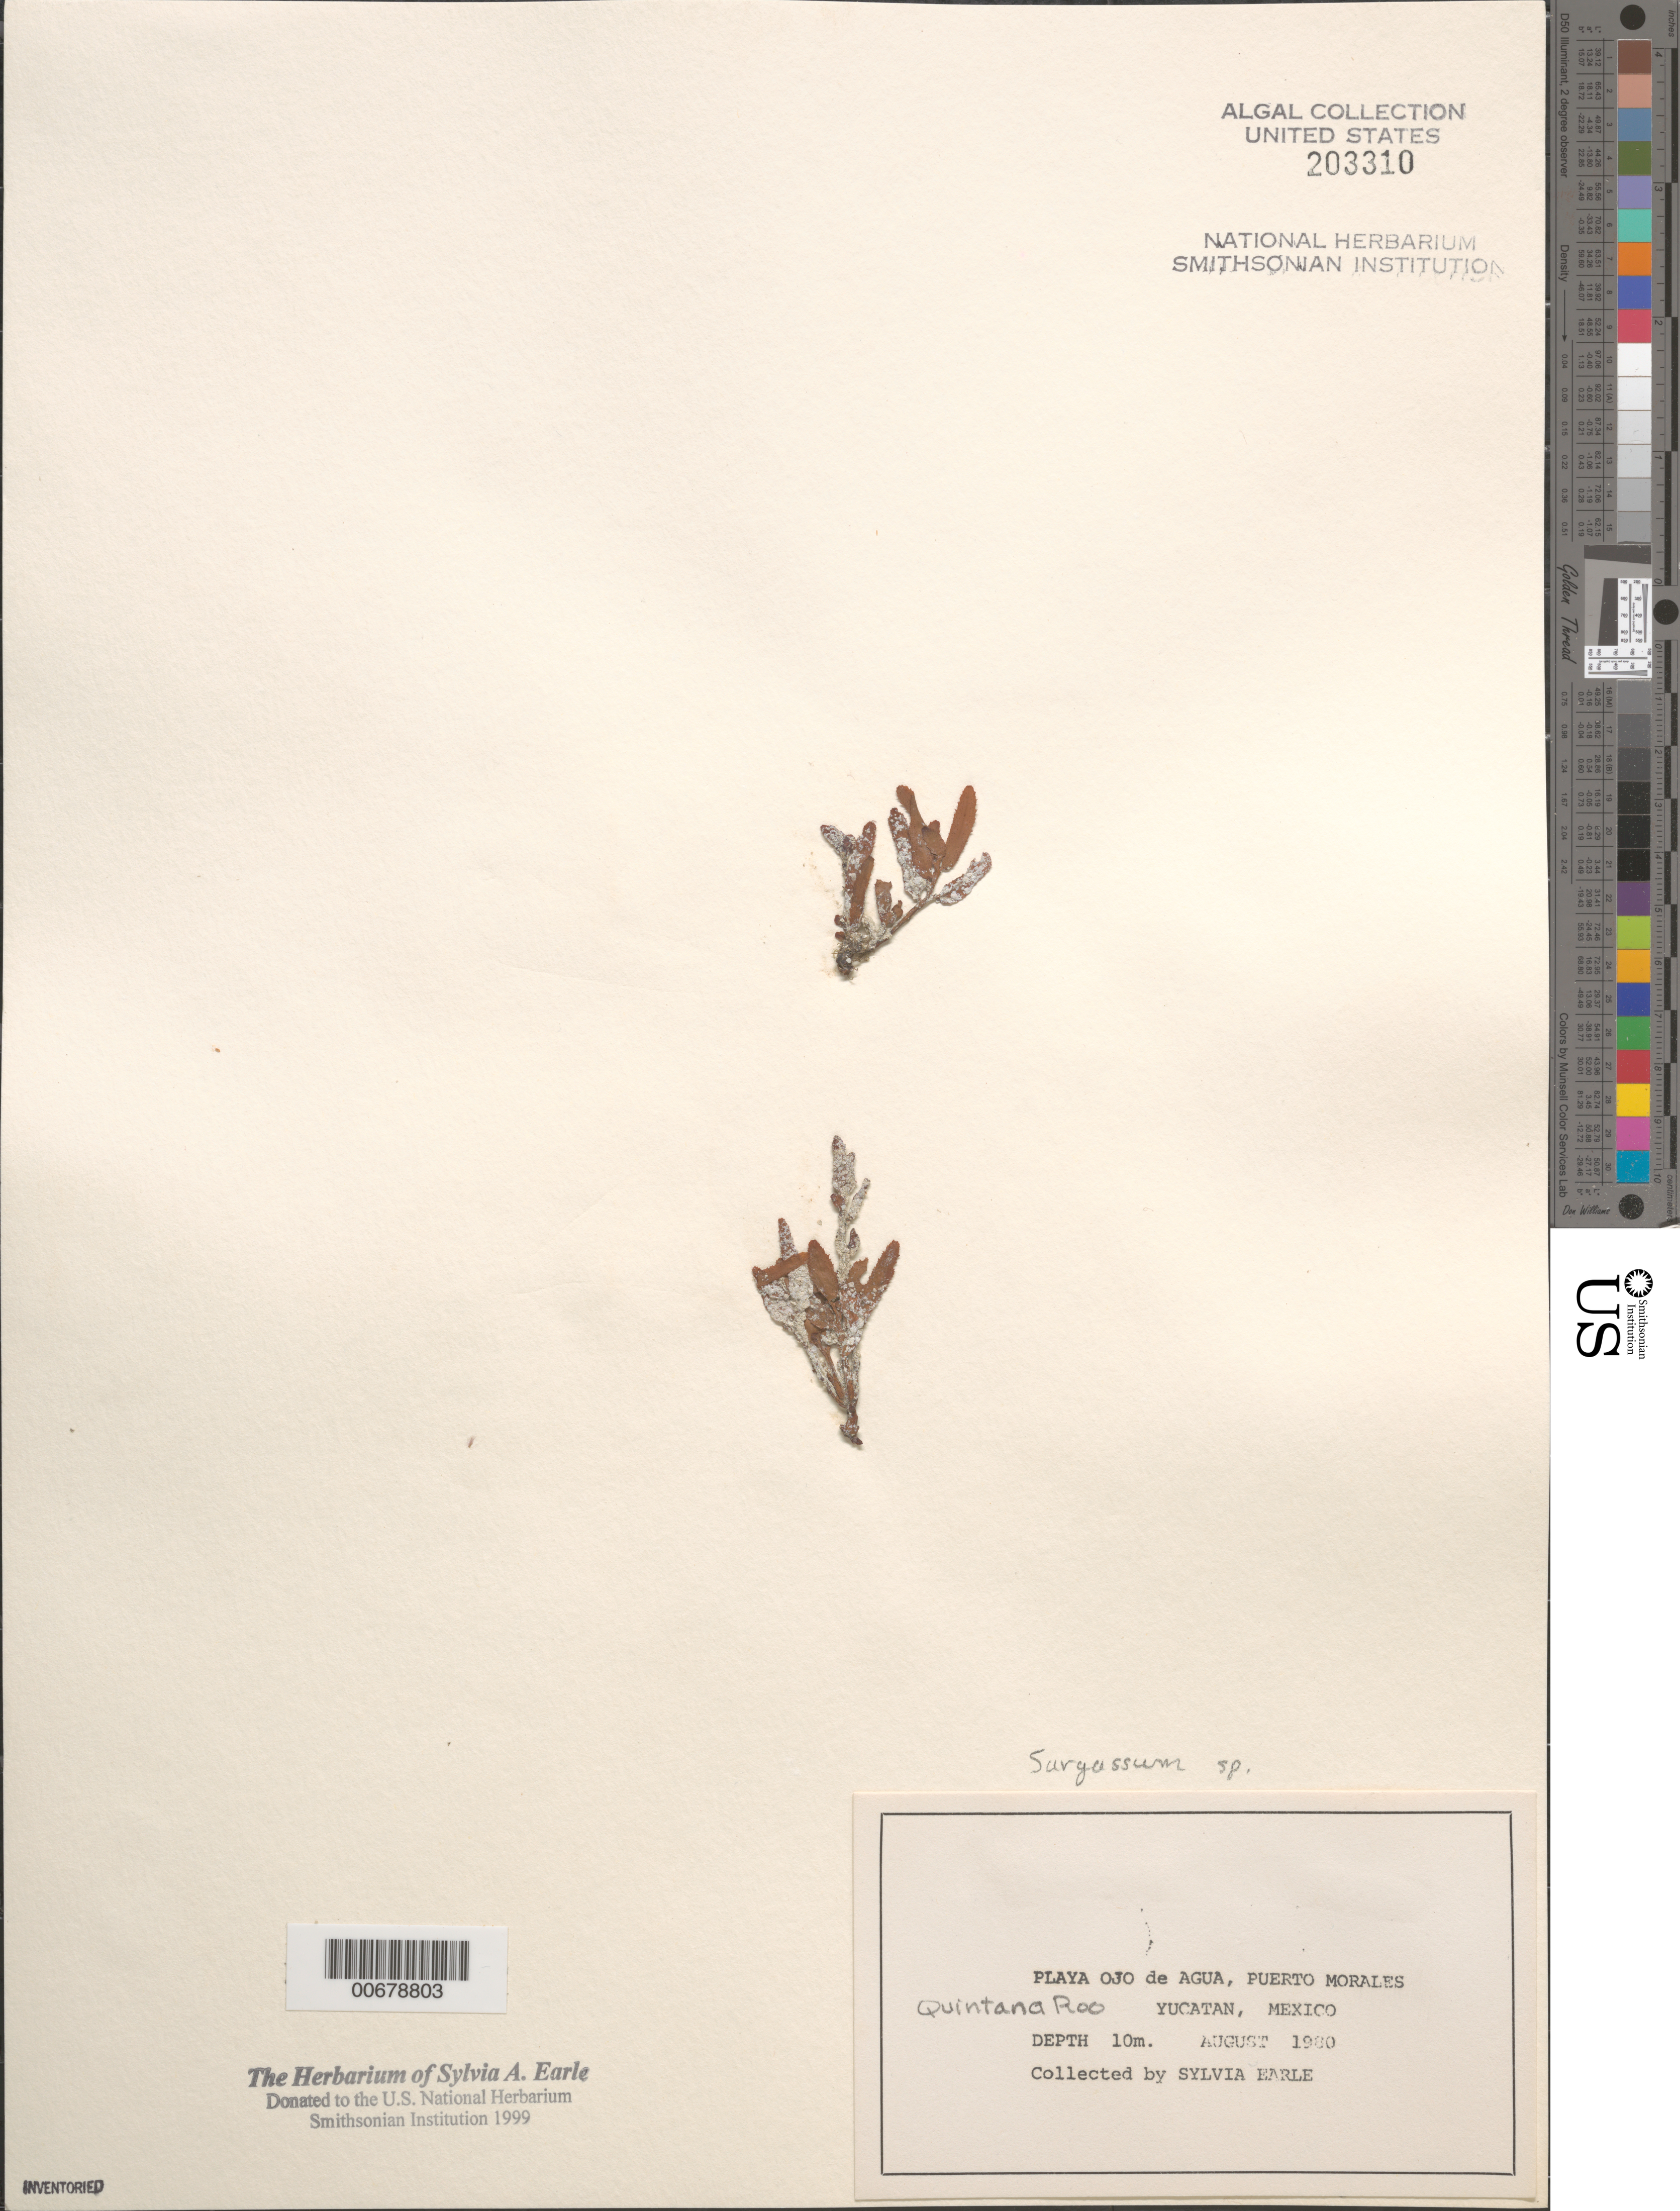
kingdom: Chromista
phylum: Ochrophyta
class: Phaeophyceae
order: Fucales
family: Sargassaceae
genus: Sargassum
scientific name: Sargassum sp.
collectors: S. A. Earle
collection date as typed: Aug 1980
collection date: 1980-08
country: Mexico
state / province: Quintana Roo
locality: Playa Ojo de Agua, Puerto Morales, Yucatan Peninsula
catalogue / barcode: US 203310